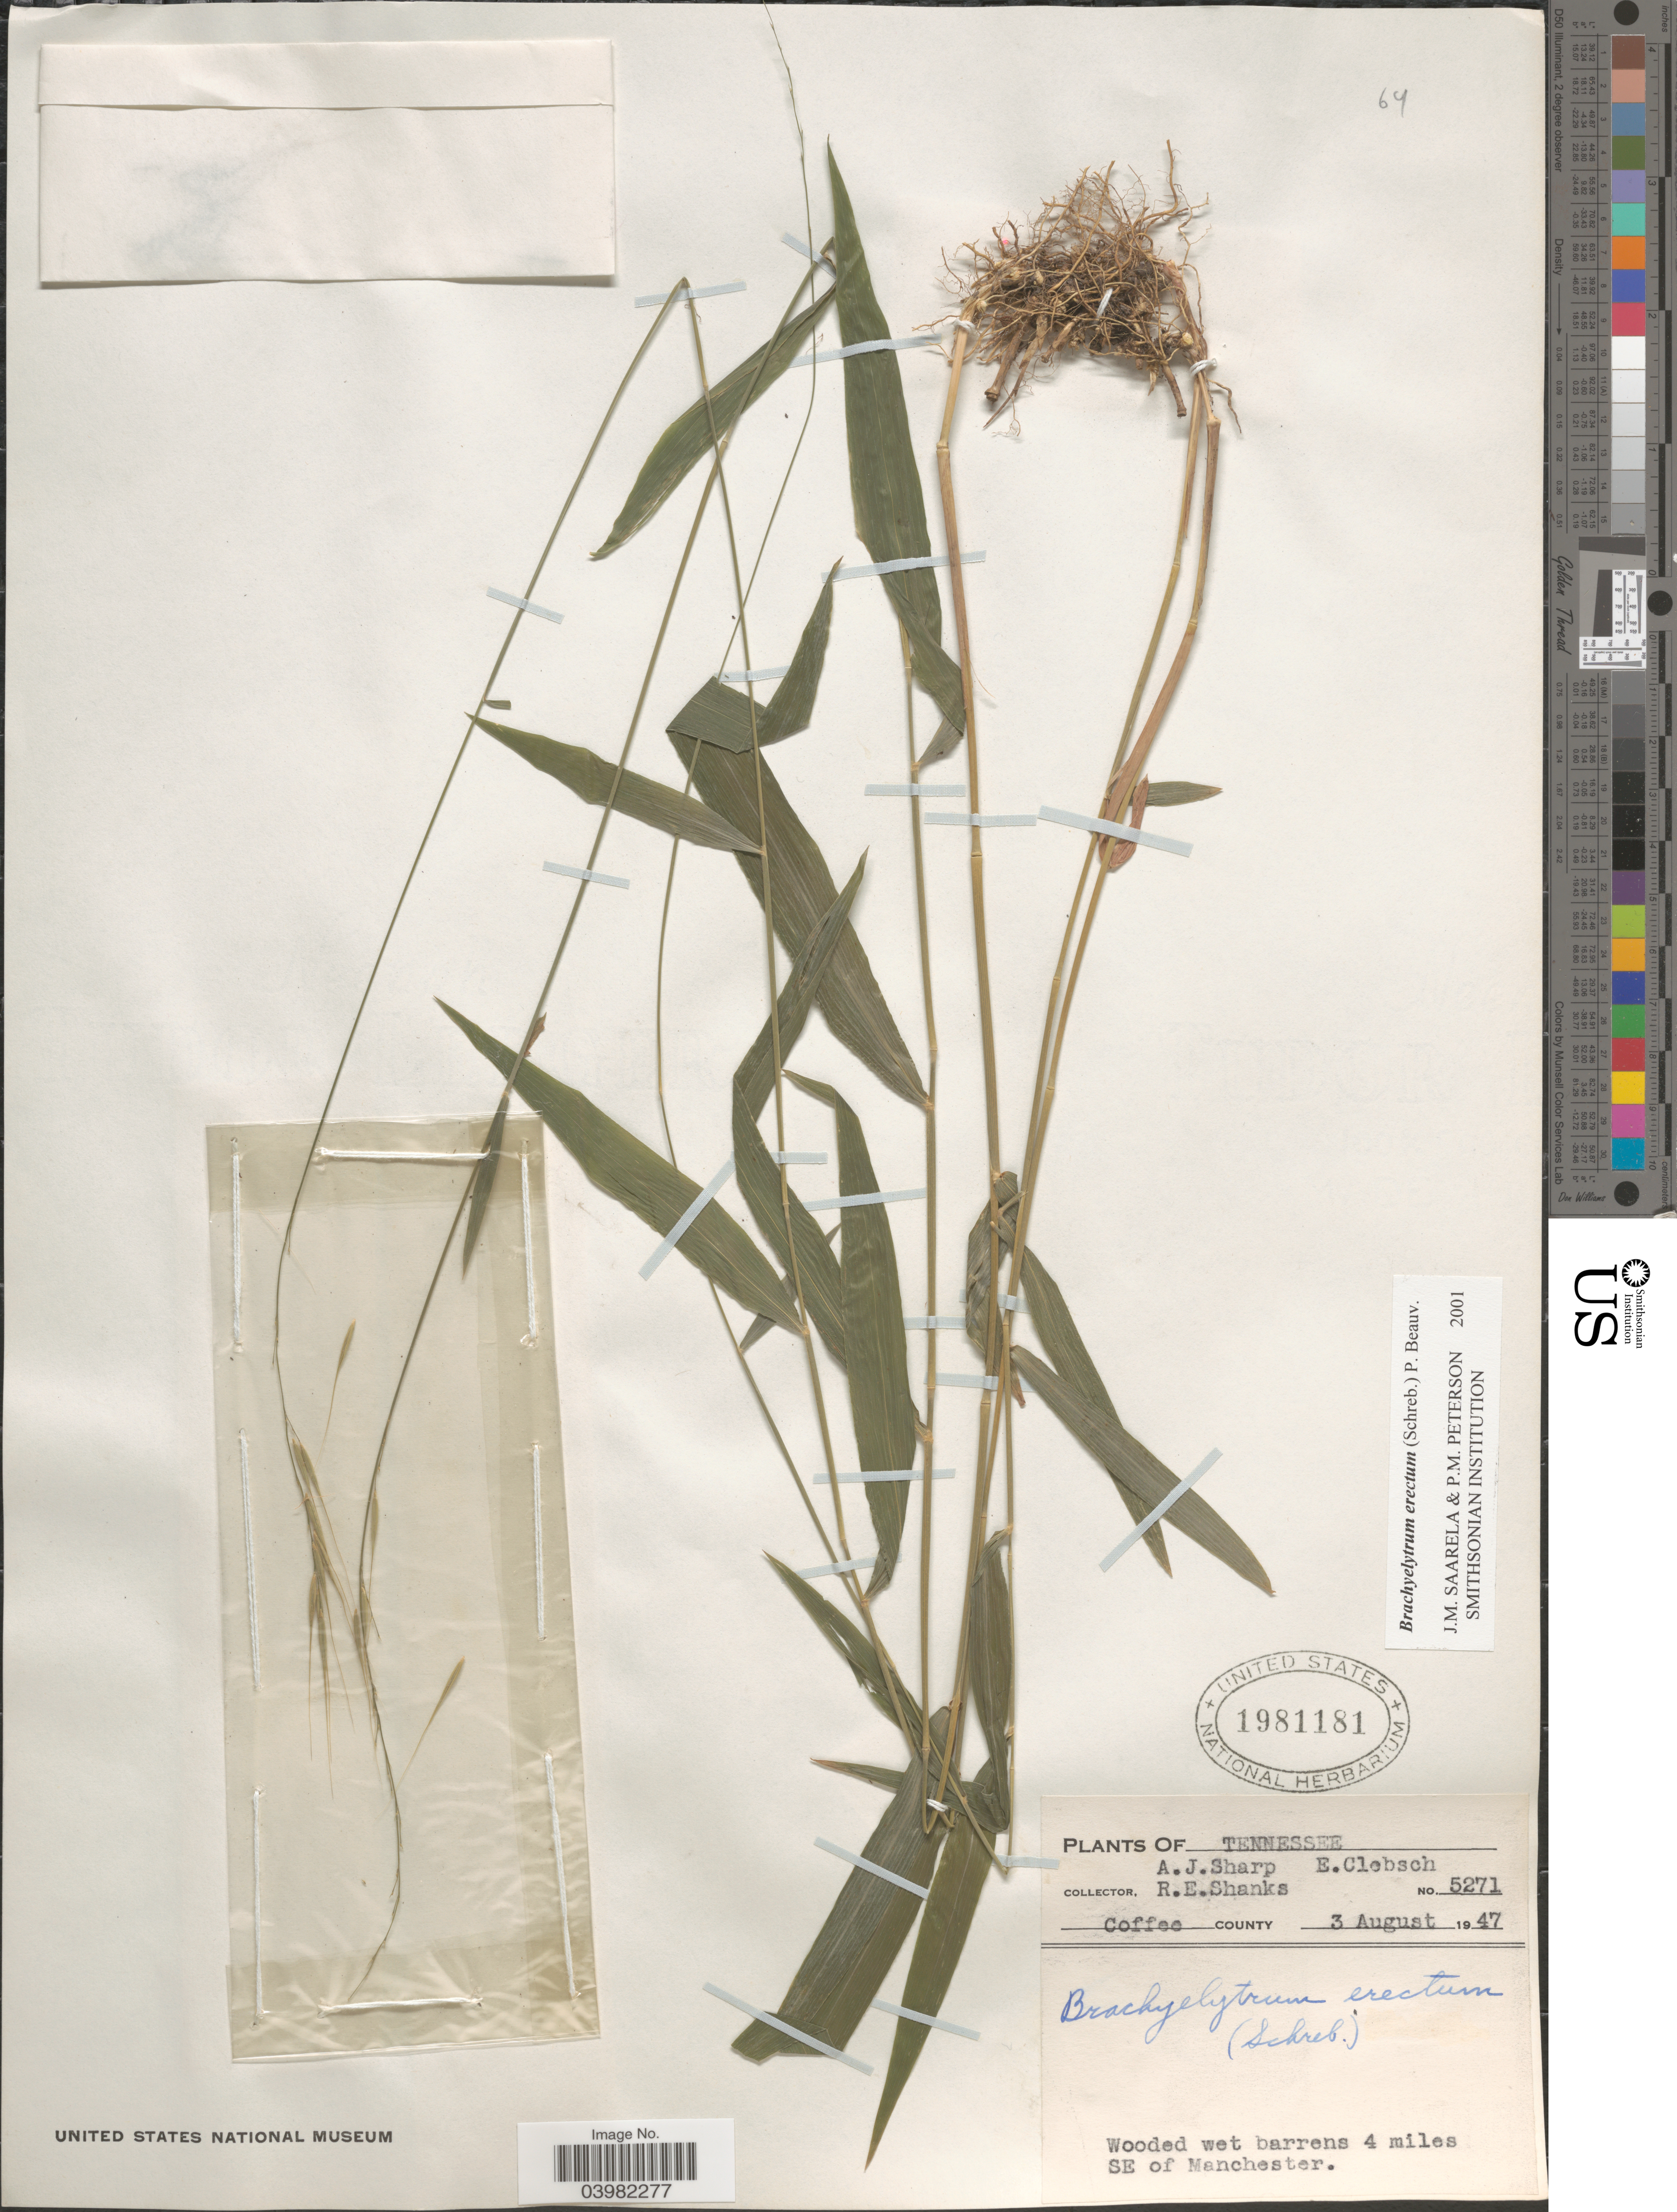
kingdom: Plantae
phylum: Tracheophyta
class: Liliopsida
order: Poales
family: Poaceae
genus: Brachyelytrum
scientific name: Brachyelytrum erectum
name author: (Schreb.) P. Beauv.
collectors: A. J. Sharp, E. Clebsch & R. Shanks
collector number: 5271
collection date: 1947-08-03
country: United States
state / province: Tennessee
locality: Coffee County. 4 miles SE of Manchester.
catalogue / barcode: US 1981181